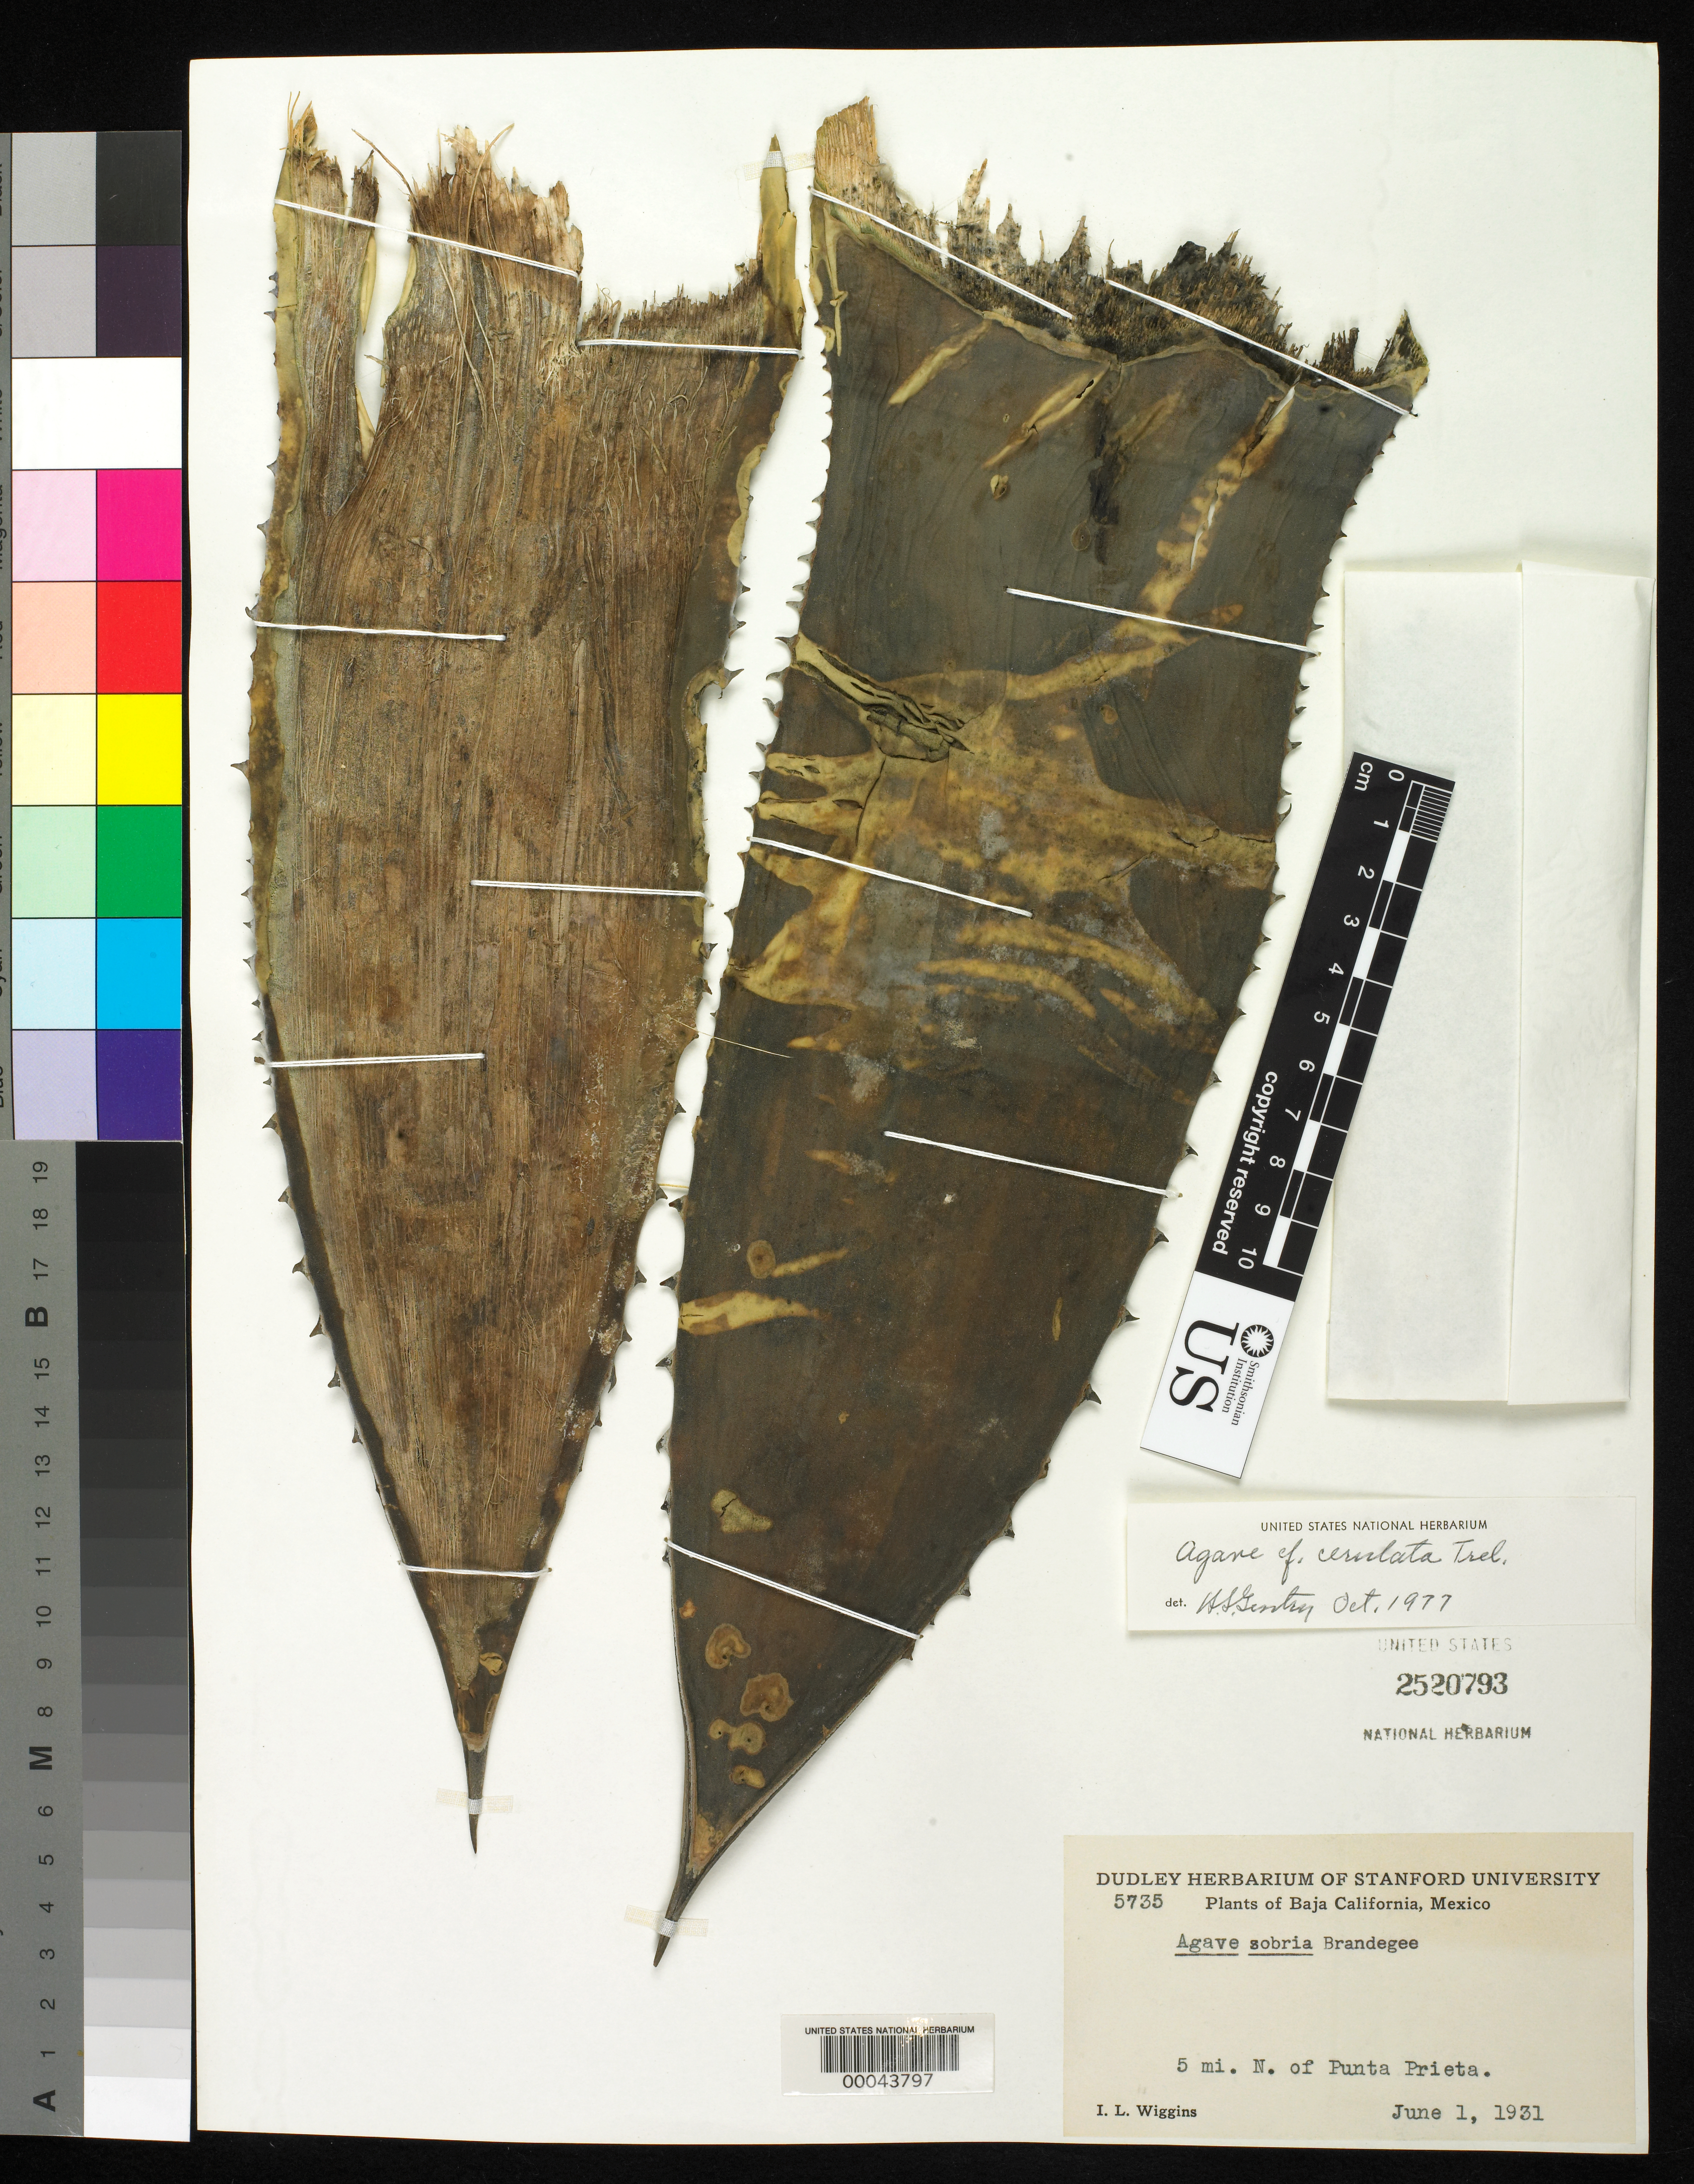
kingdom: Plantae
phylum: Tracheophyta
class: Liliopsida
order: Asparagales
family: Asparagaceae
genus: Agave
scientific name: Agave cerulata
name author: Trel.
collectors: I. L. Wiggins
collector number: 5735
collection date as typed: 01 Jun 1931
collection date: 1931-06-01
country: Mexico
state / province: Baja California Norte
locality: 5 mi N of Punta Prieta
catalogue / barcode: US 2520793